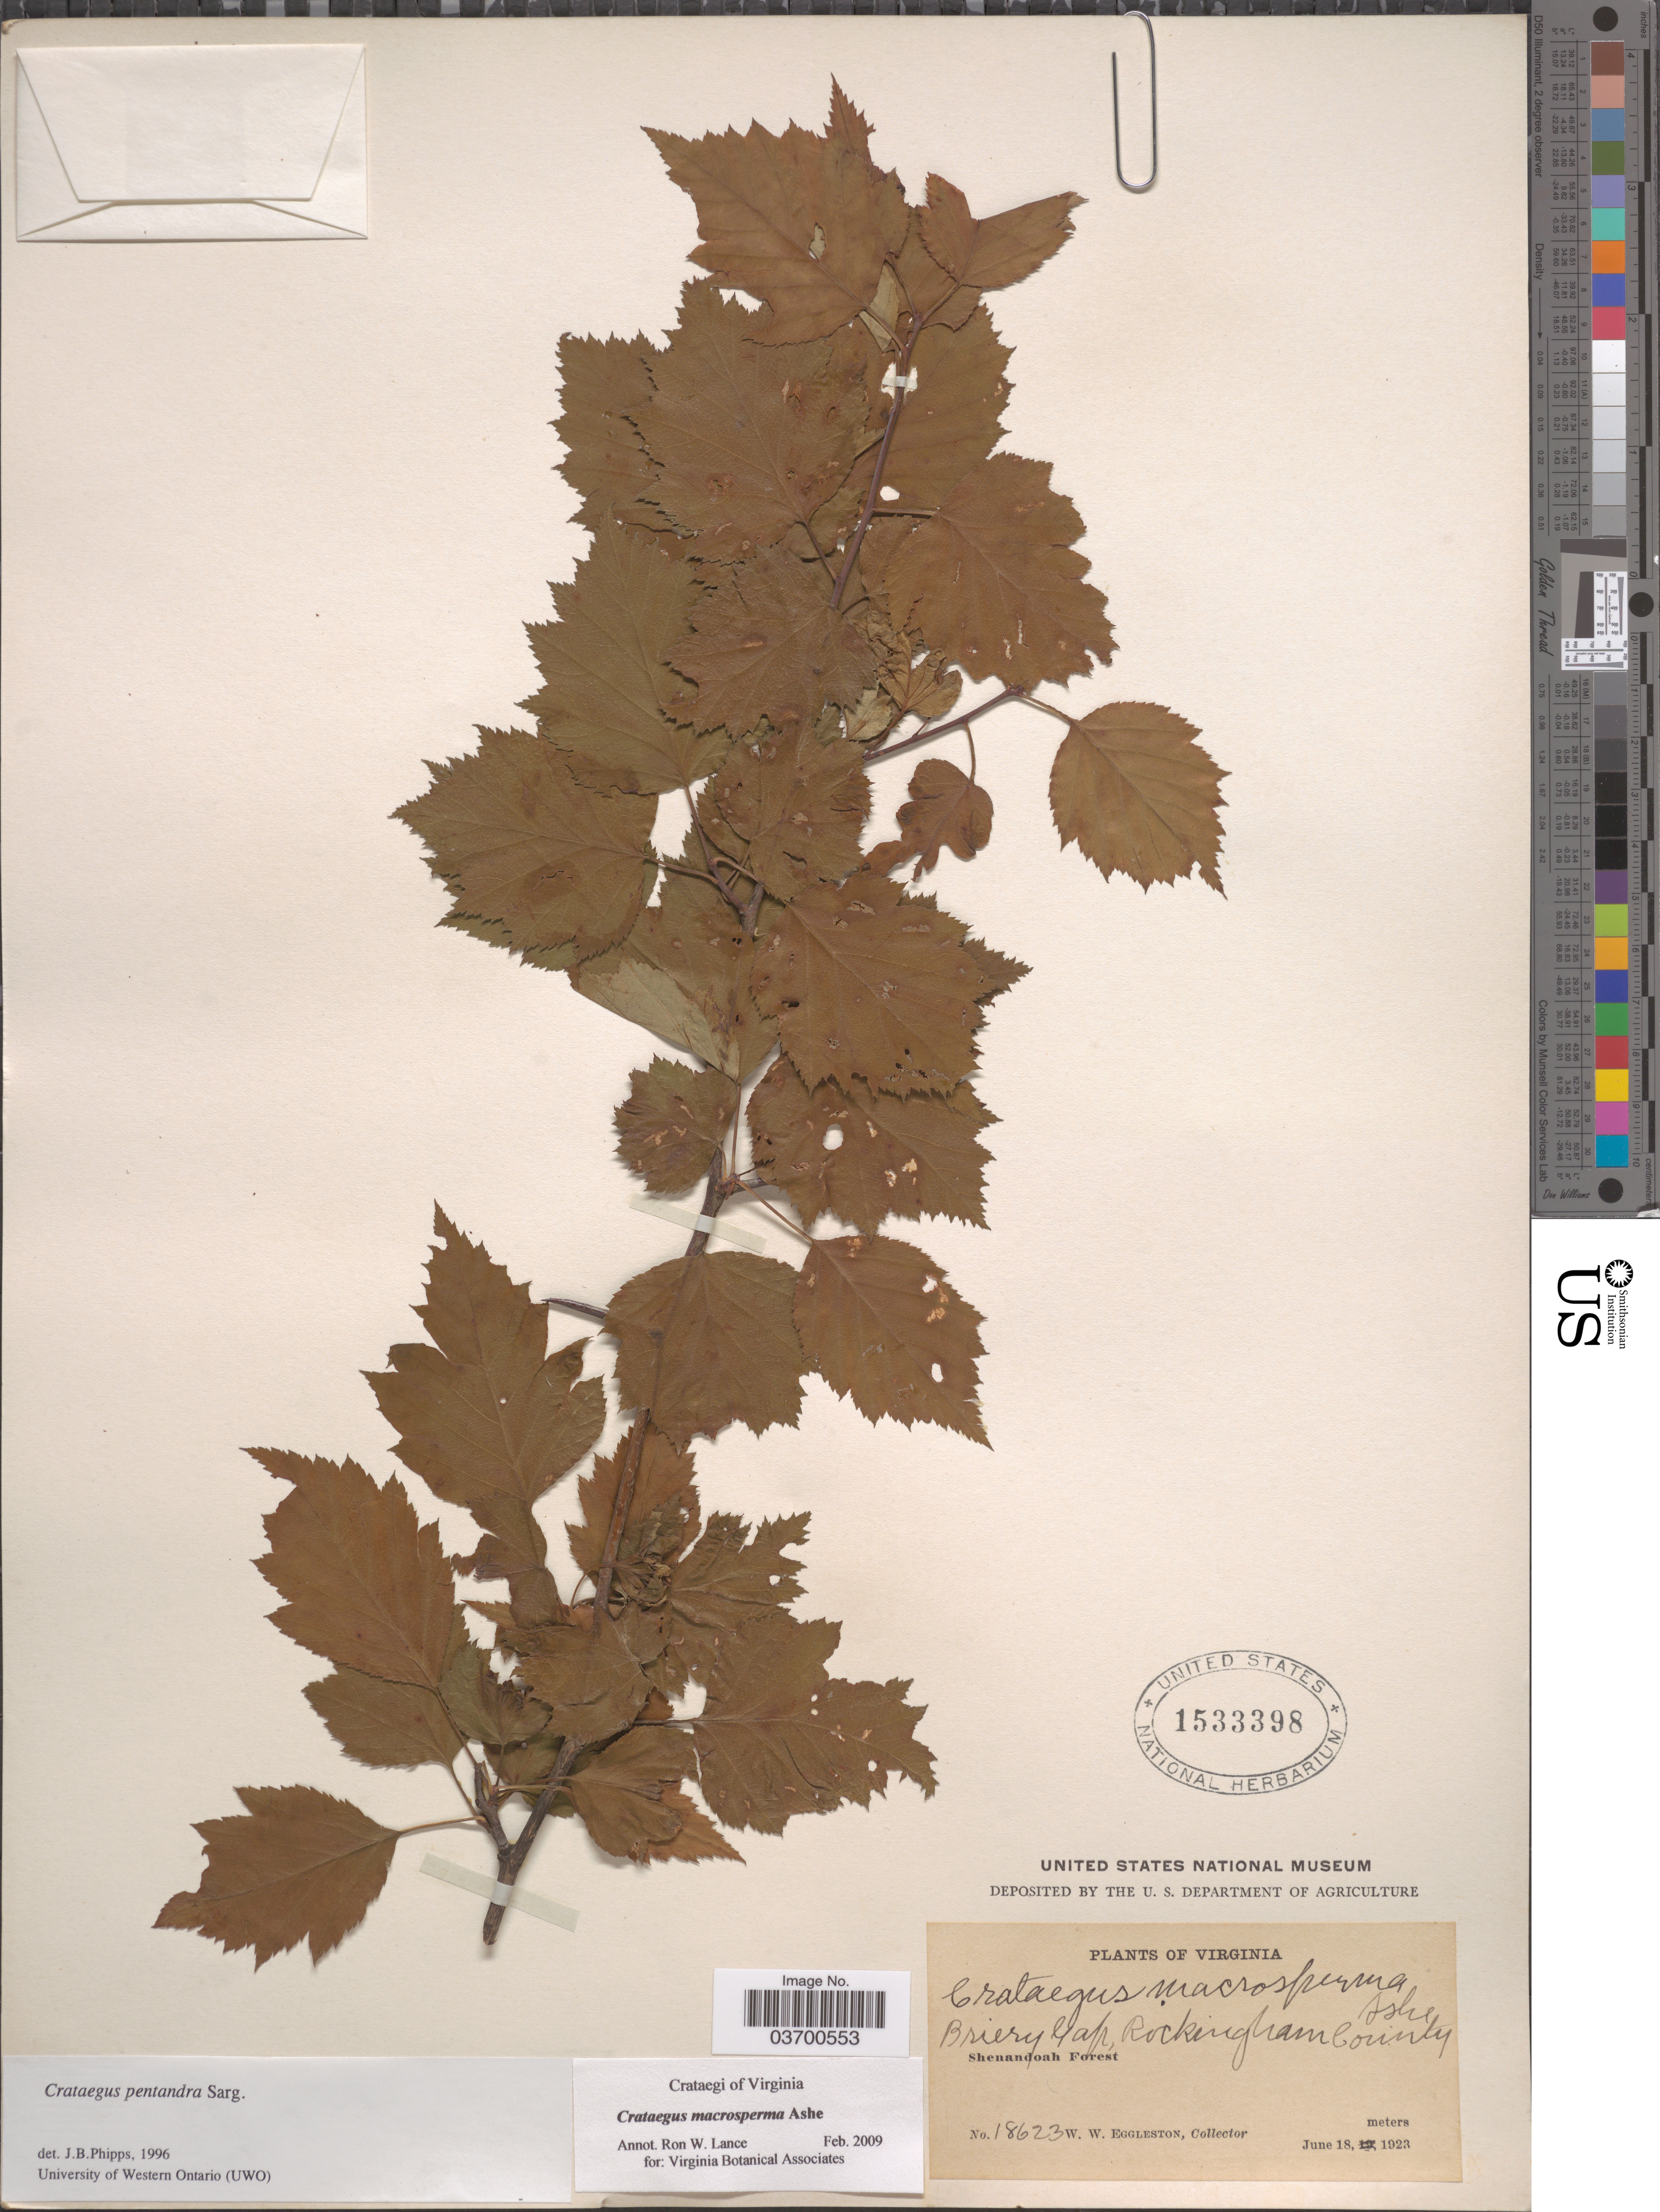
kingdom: Plantae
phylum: Tracheophyta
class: Magnoliopsida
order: Rosales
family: Rosaceae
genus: Crataegus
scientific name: Crataegus macrosperma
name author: Ashe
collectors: W. W. Eggleston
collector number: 18623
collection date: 1923-06-12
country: United States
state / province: Virginia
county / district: Rockingham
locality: Briery Gap, Rockingham County. Shenandoah Forest.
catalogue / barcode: US 1533398